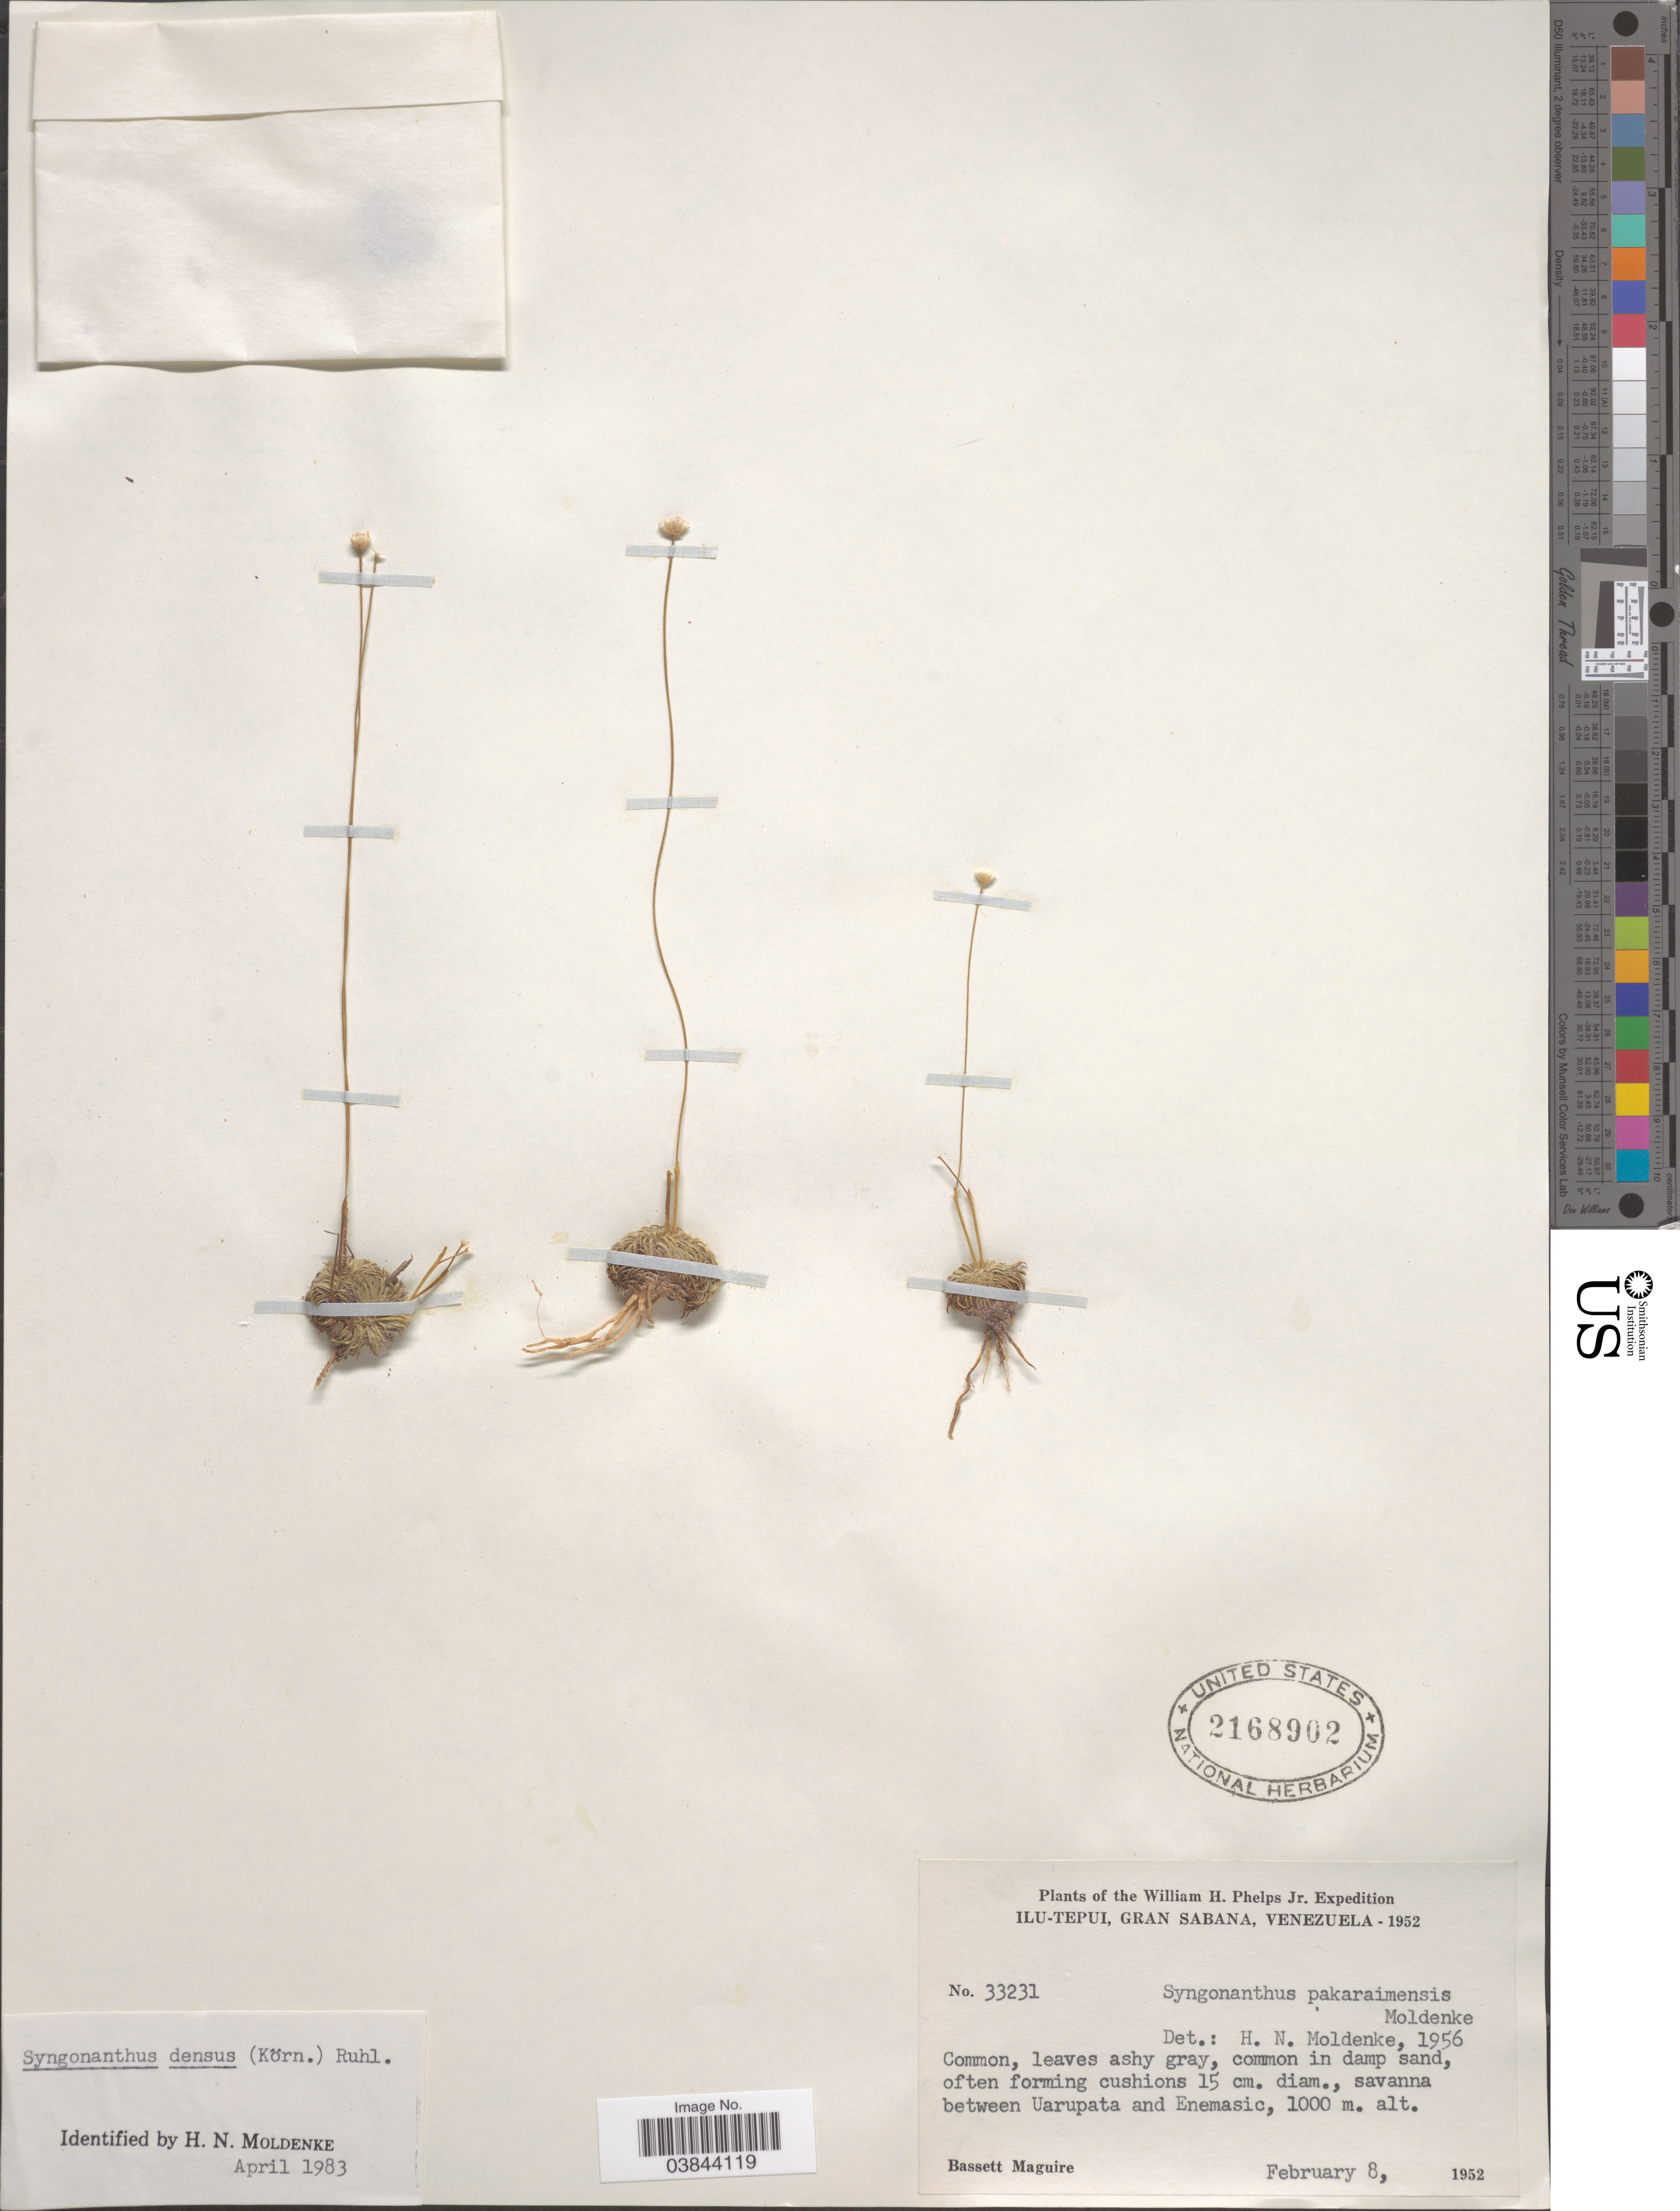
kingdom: Plantae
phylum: Tracheophyta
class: Liliopsida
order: Poales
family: Eriocaulaceae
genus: Syngonanthus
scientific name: Syngonanthus densus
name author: Ruhland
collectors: B. Maguire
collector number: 33231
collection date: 1952-02-08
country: Venezuela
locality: Ilu-Tepui, Gran Sabana. Between Uarupata and Enemasic.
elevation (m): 1000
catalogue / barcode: US 2168902